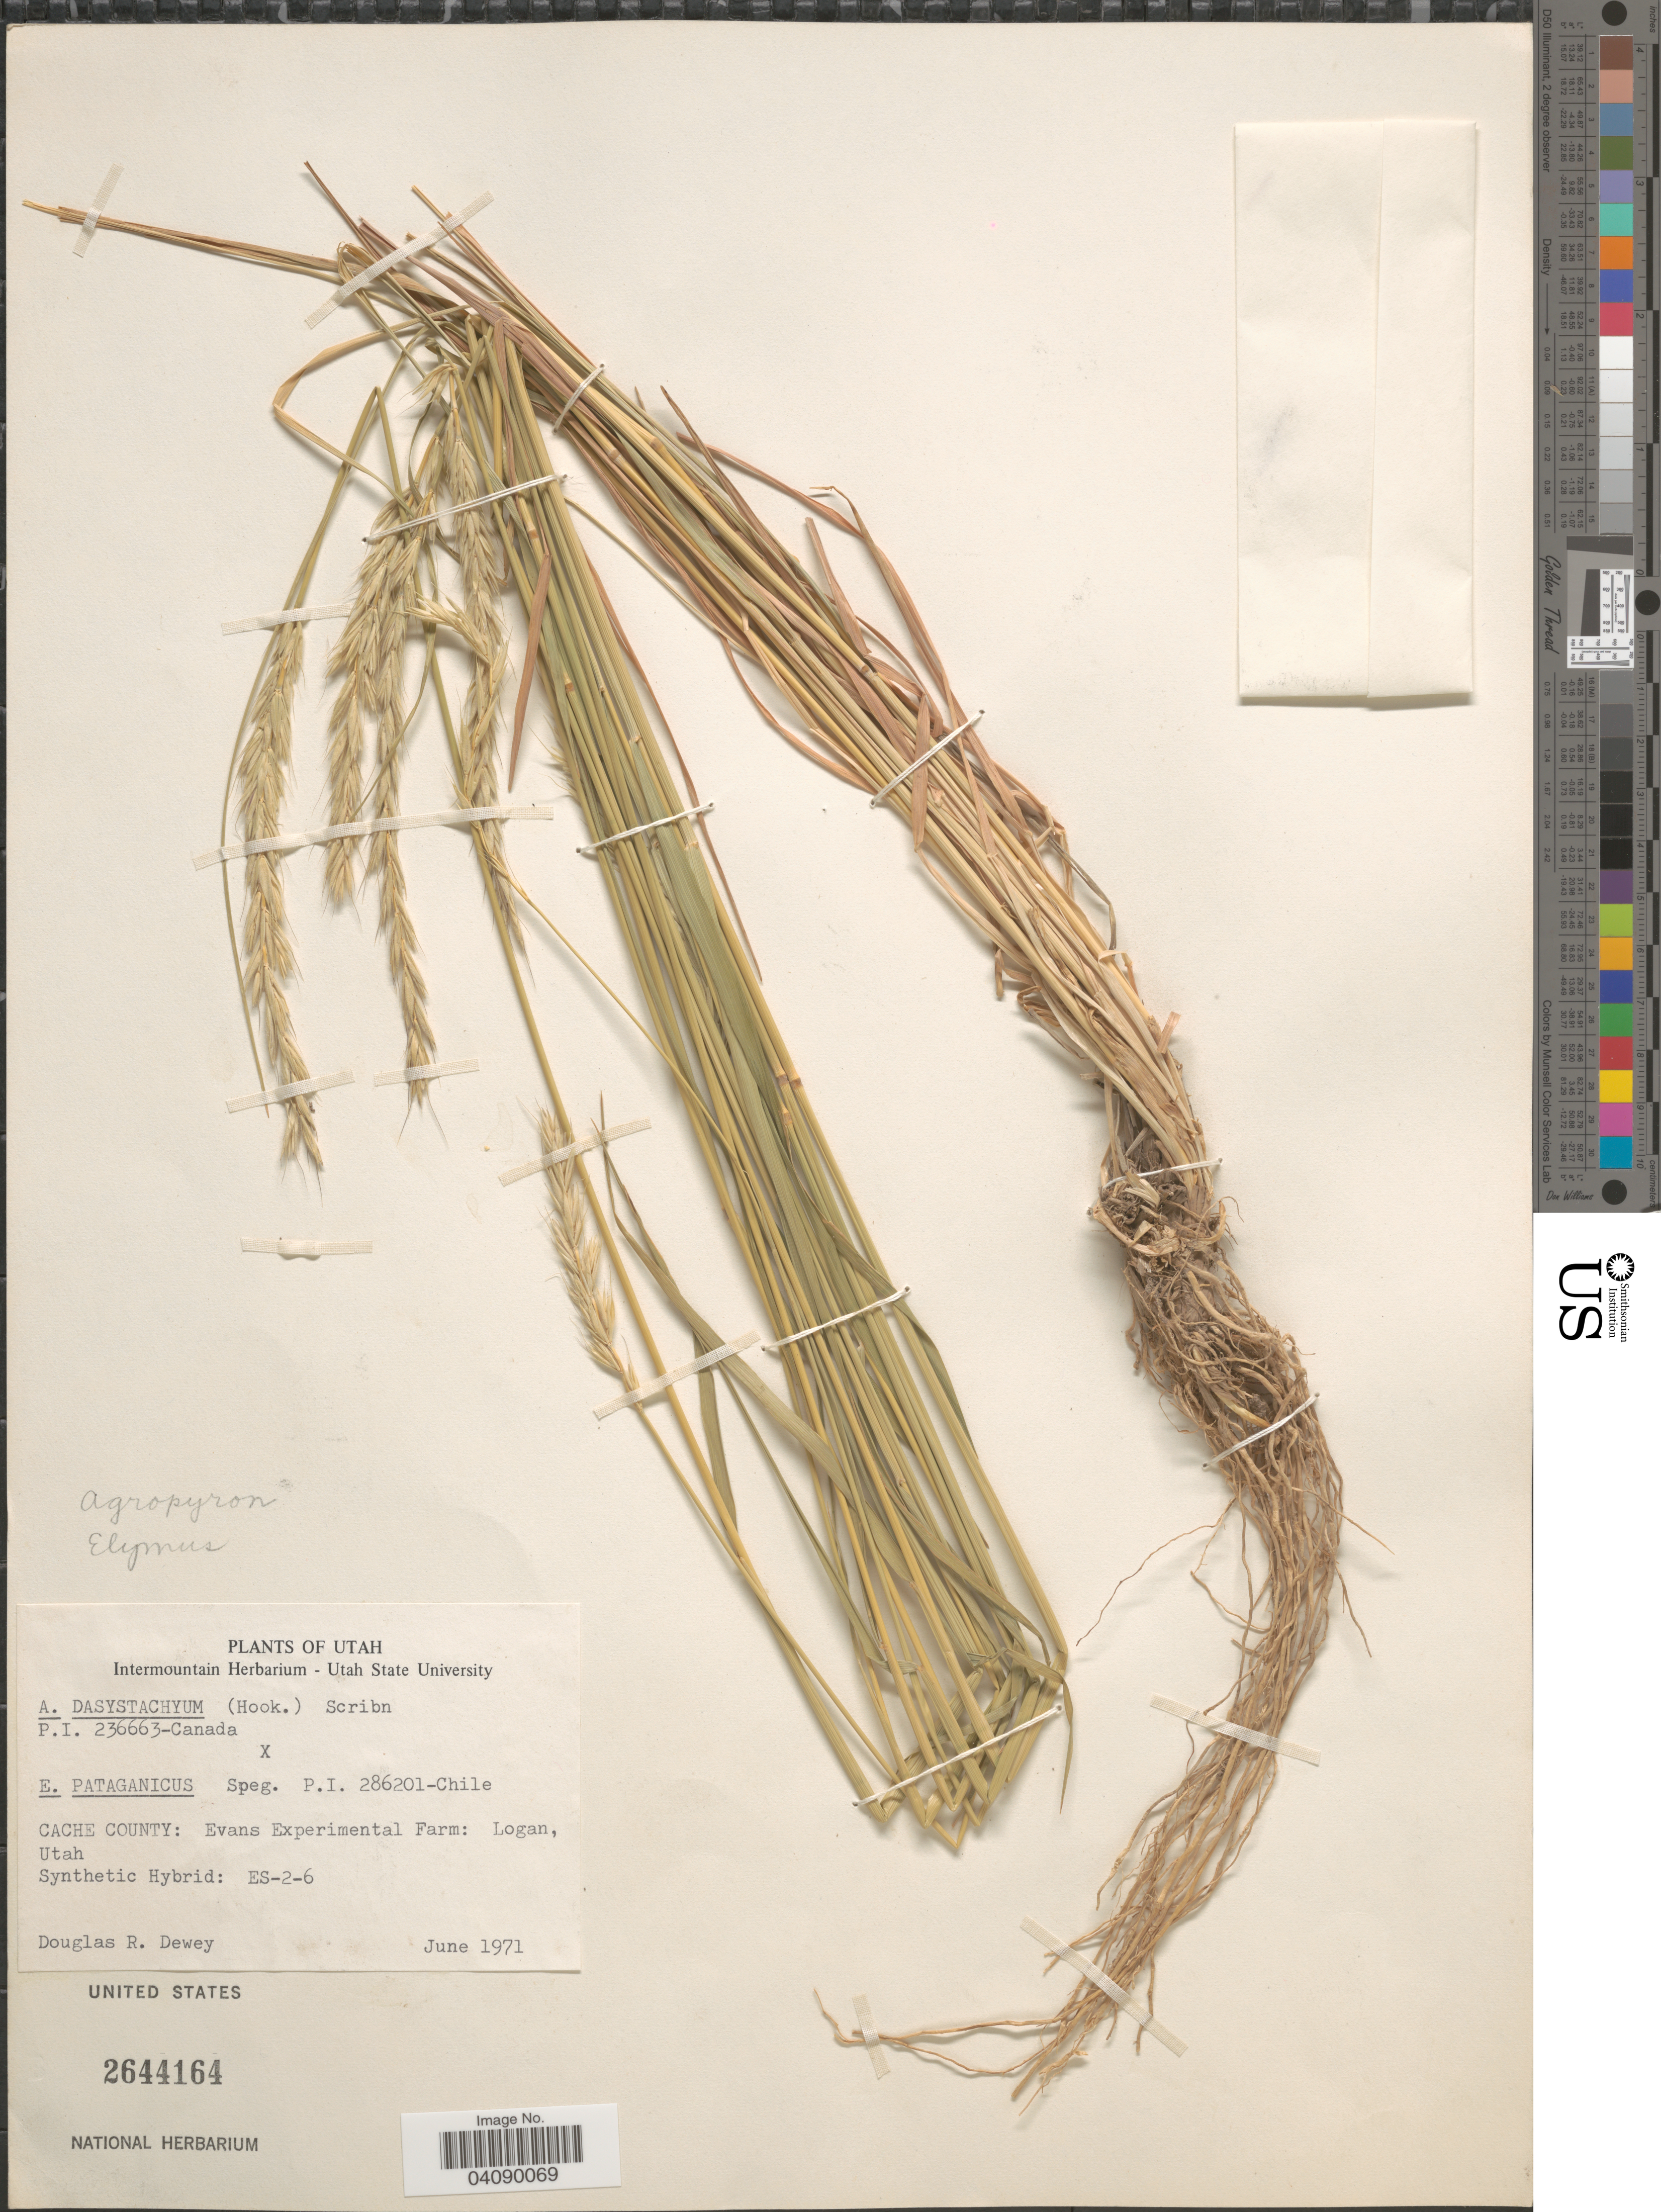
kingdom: Plantae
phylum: Tracheophyta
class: Liliopsida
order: Poales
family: Poaceae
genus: Agroelymus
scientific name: x Agroelymus sp.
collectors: D. Dewey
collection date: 1971-06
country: United States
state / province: Utah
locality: Cache County: Evans Experimental Farm: Logan.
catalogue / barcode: US 2644164